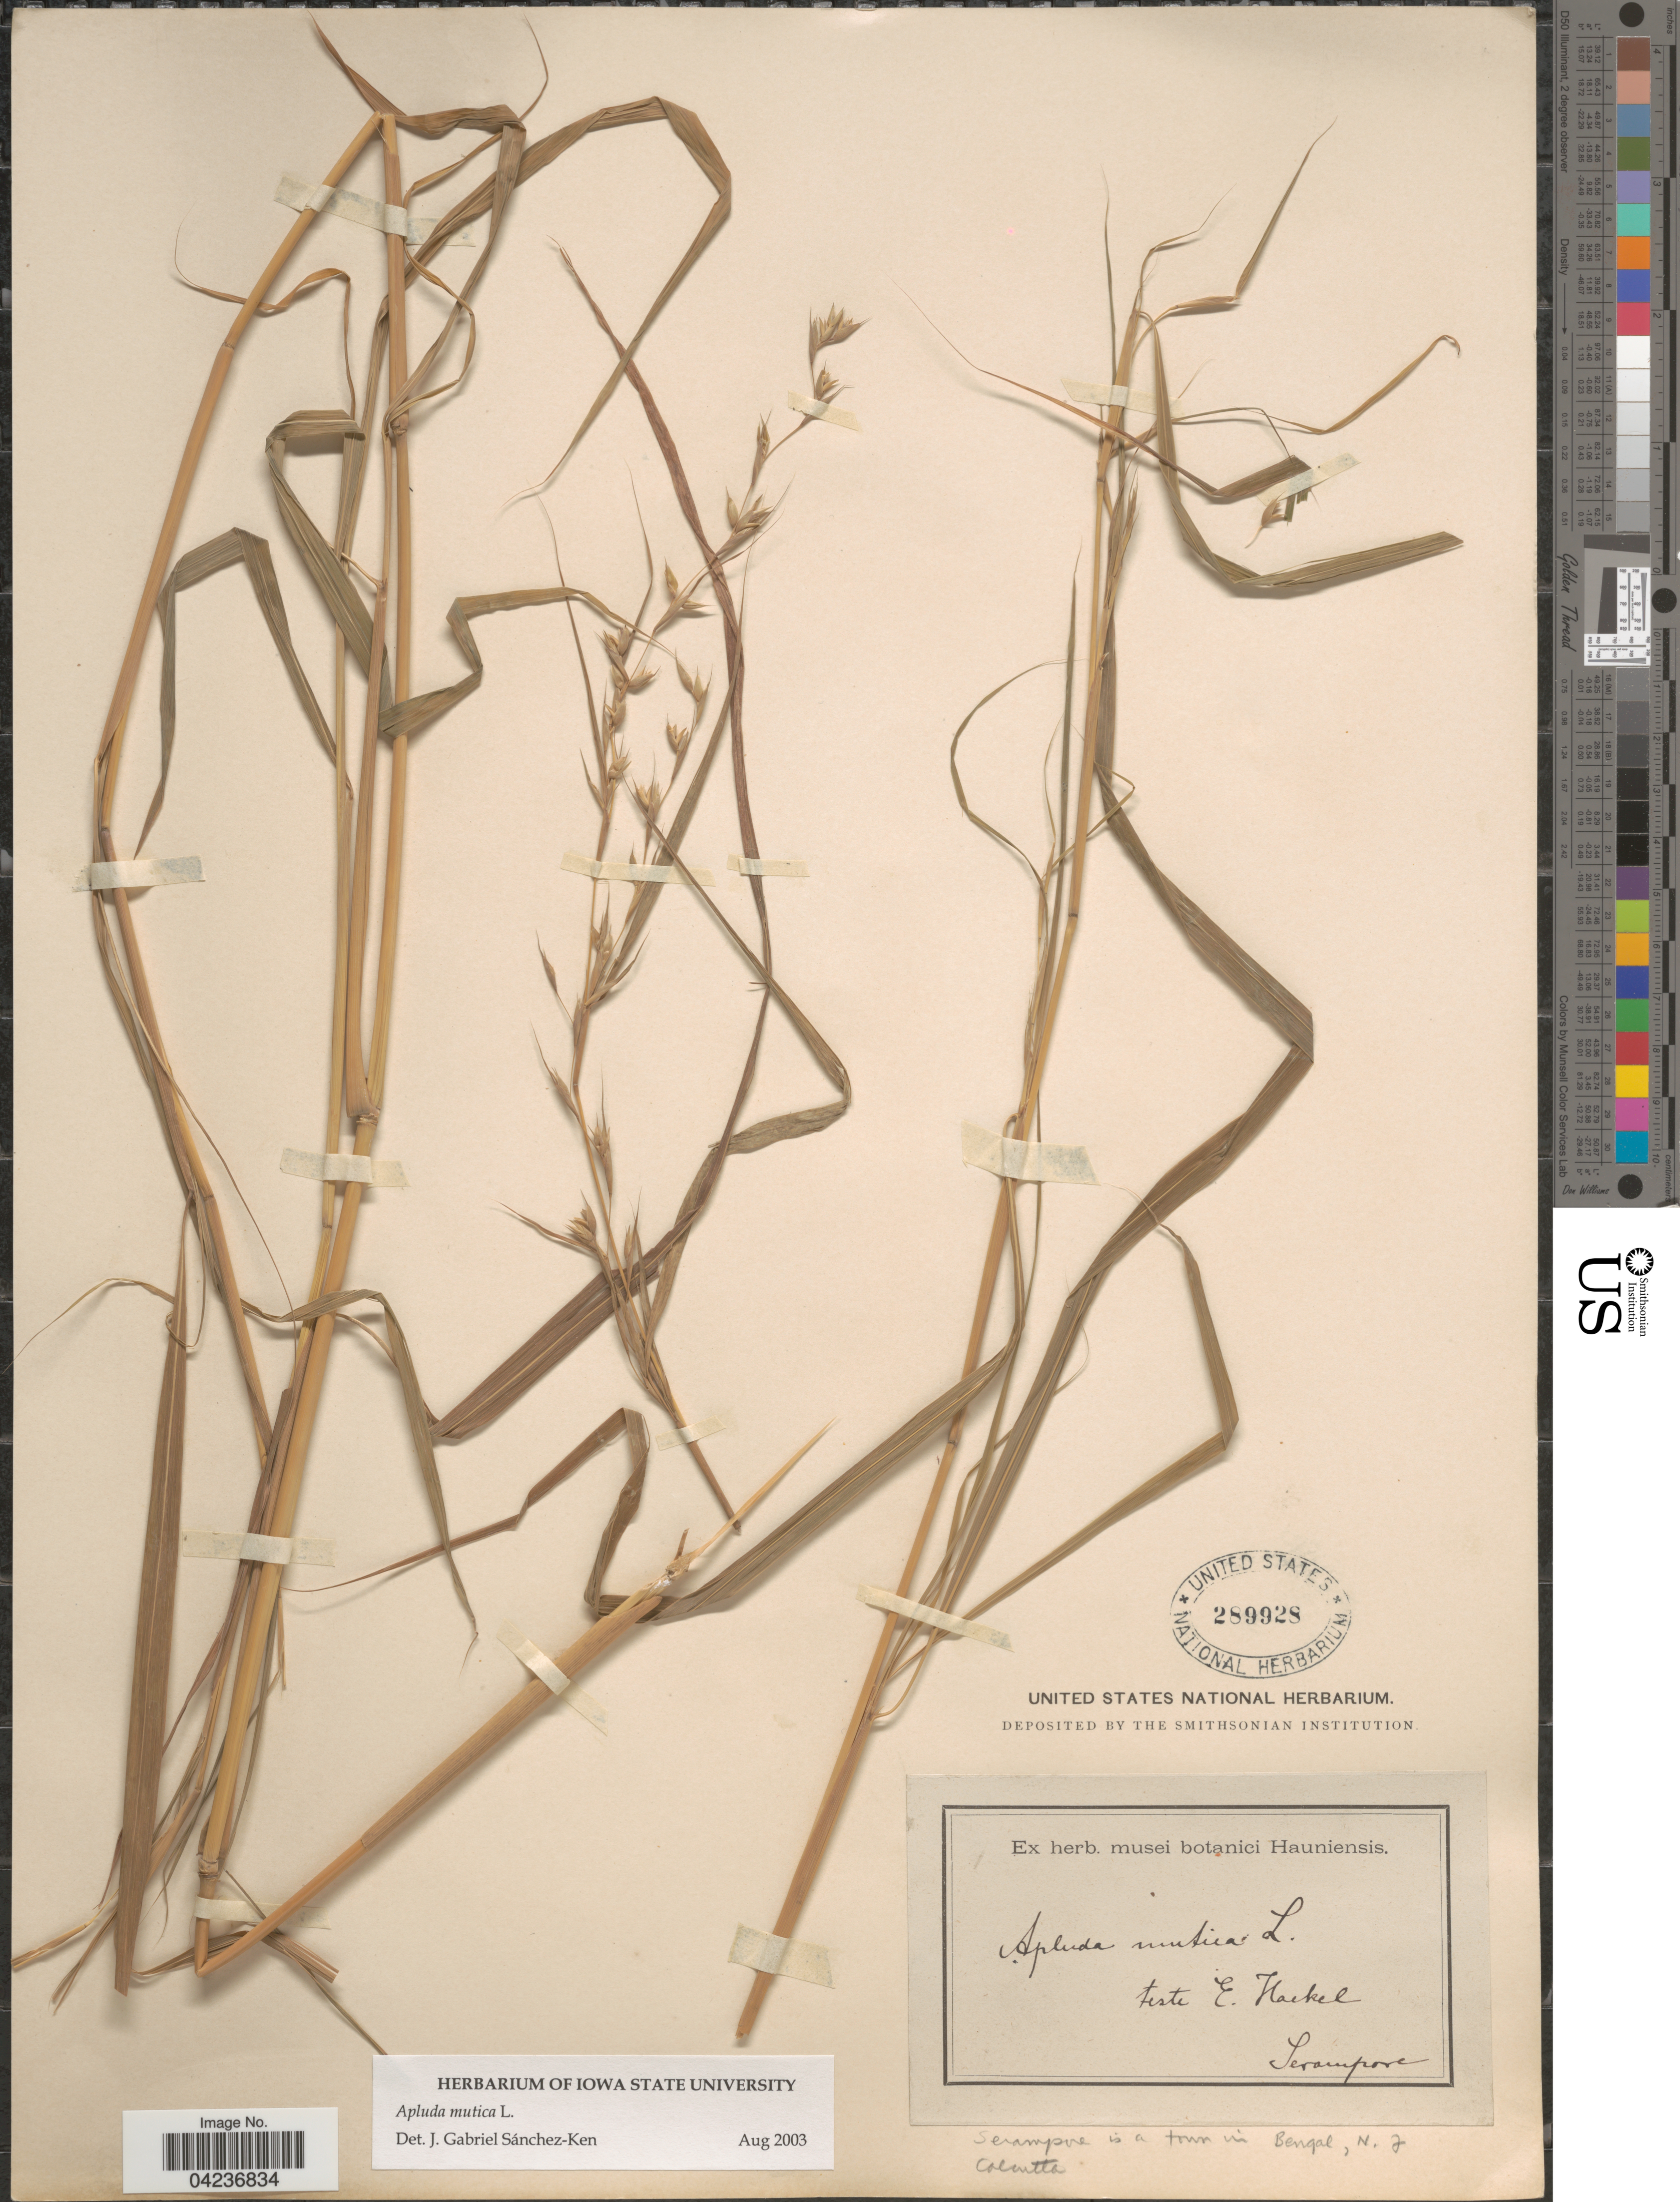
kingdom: Plantae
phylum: Tracheophyta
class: Liliopsida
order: Poales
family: Poaceae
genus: Apluda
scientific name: Apluda mutica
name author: L.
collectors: Ex herb. Museo Botanico Hauniense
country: India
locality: Serampore. Serampore is a town in Bengal, N. J. Calcutta.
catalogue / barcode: US 289928